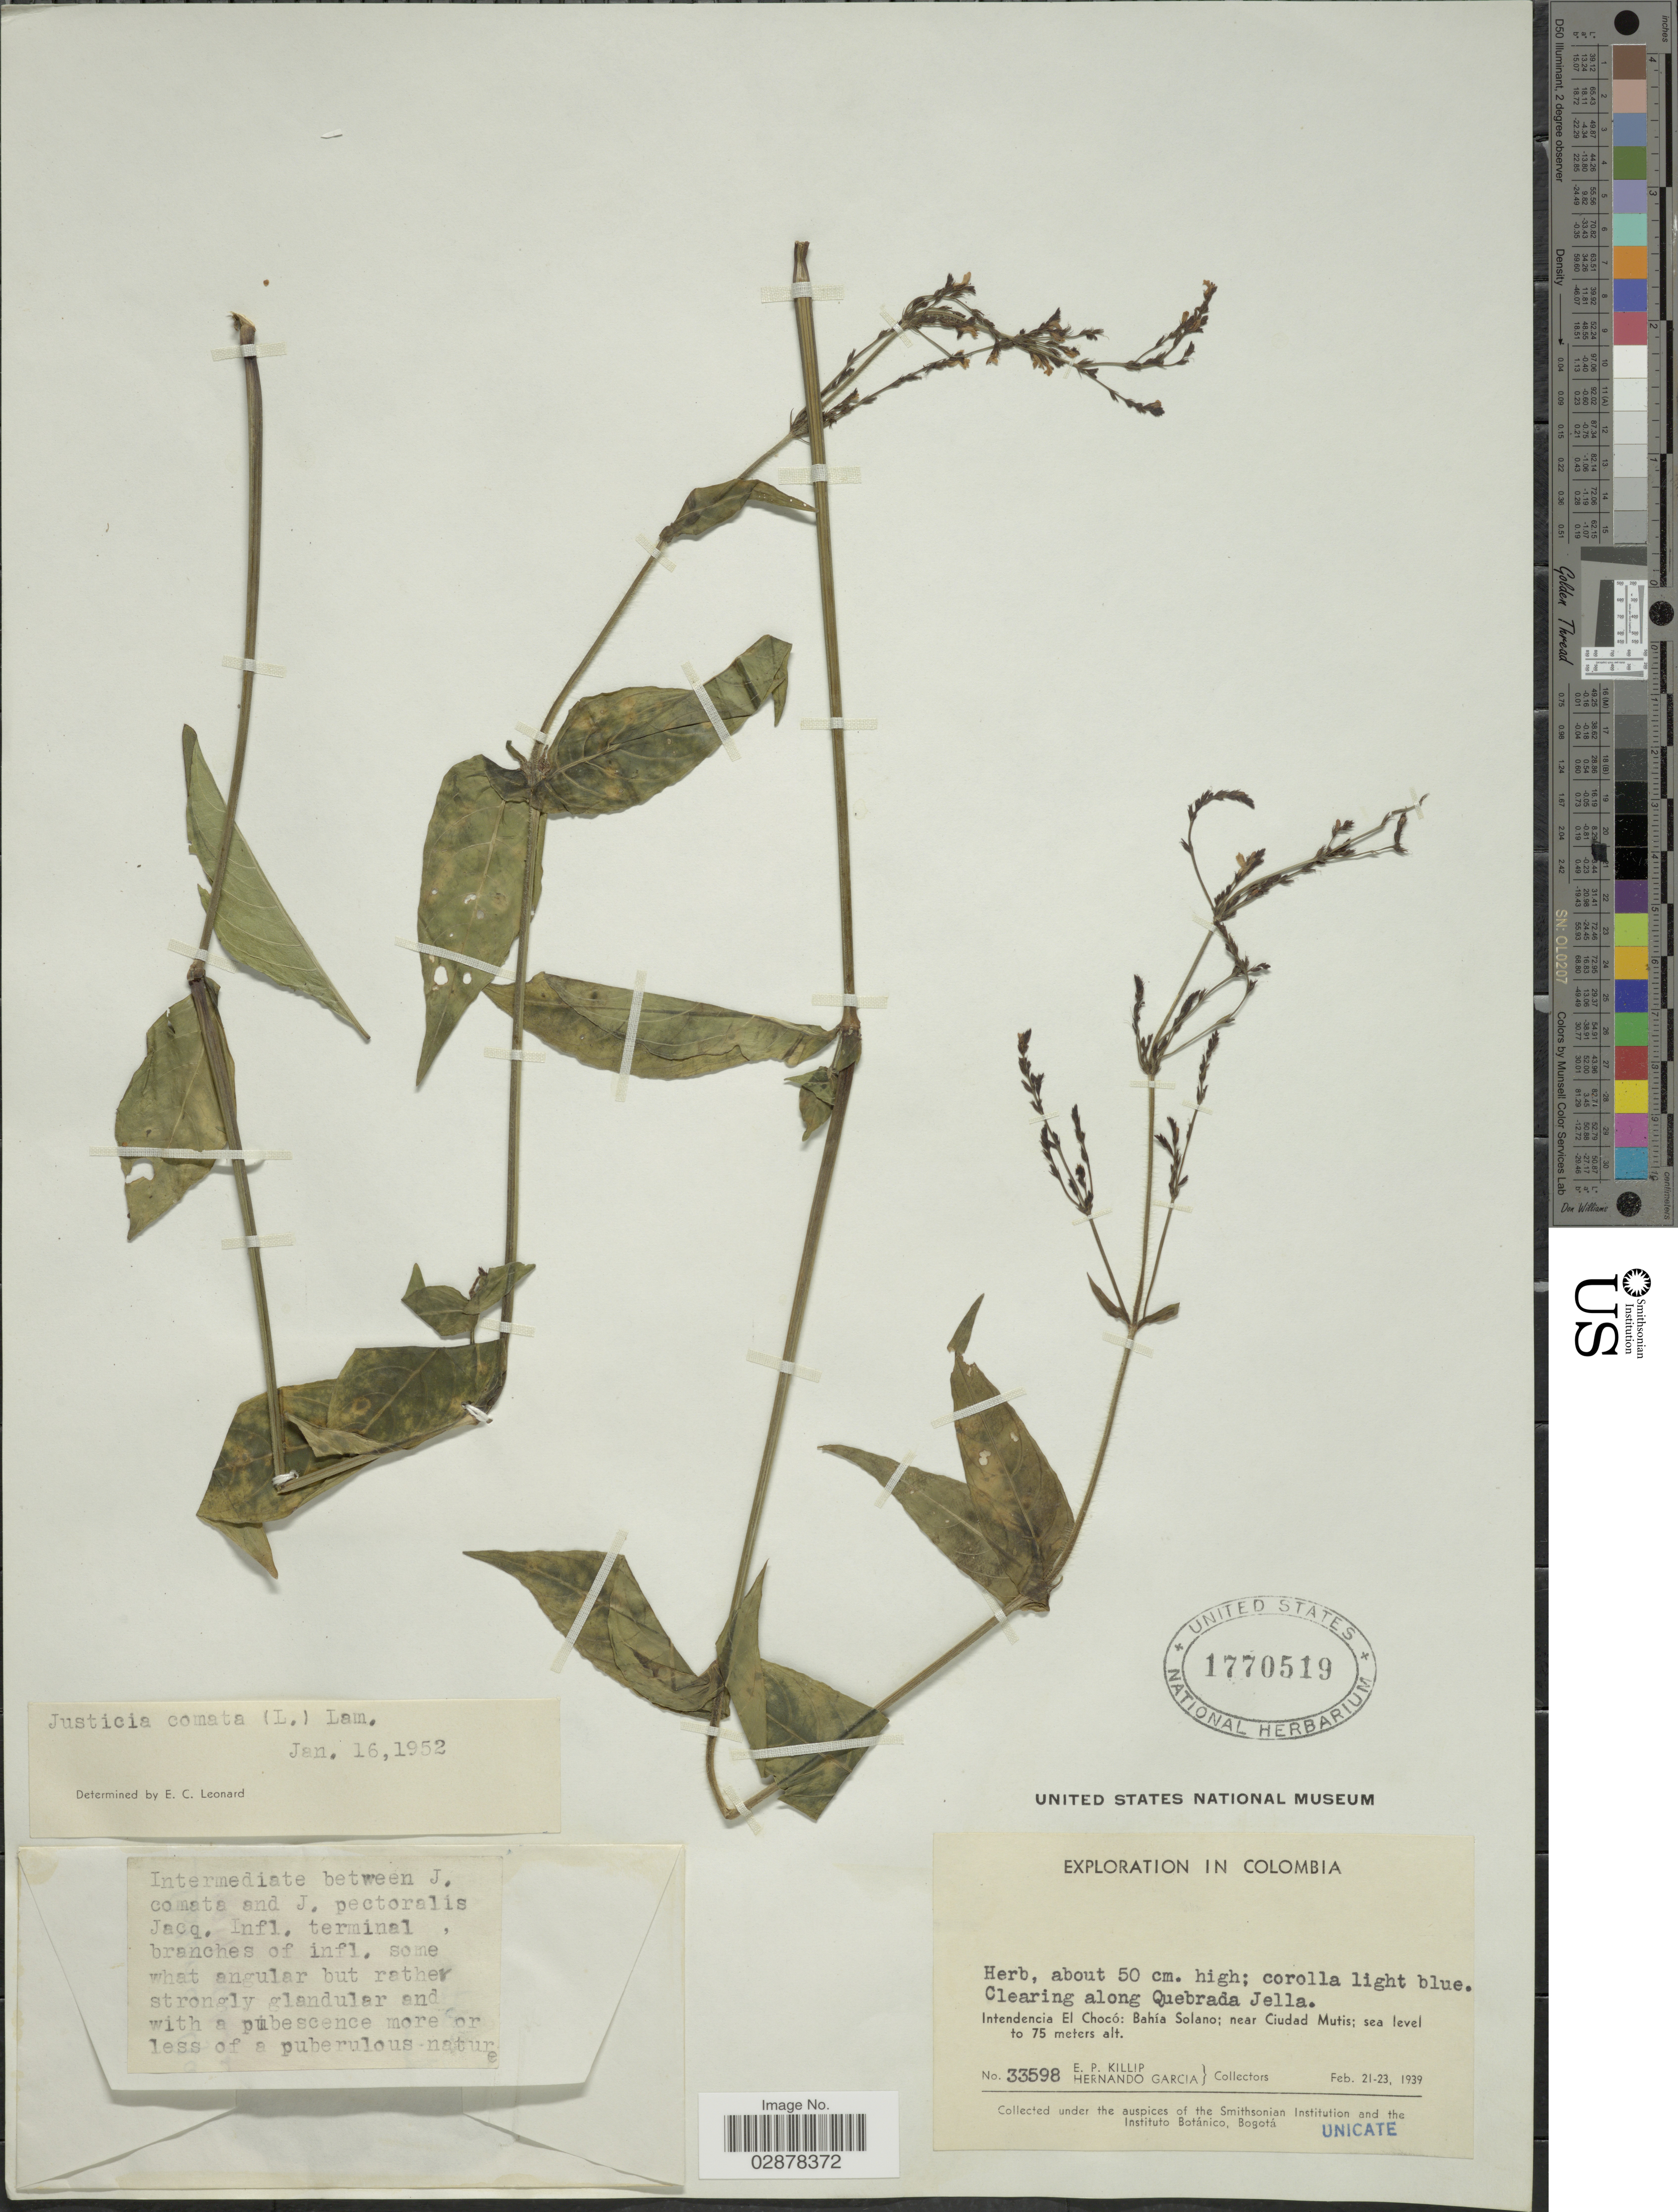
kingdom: Plantae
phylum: Tracheophyta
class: Magnoliopsida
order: Lamiales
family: Acanthaceae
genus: Justicia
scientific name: Justicia comata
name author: (L.) Lam.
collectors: E. P. Killip & H. Garcia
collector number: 33598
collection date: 1939-02-21/1939-02-23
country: Colombia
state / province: Chocó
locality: Clearing along Quebrada Jella. Intendencia El Chocó: Bahía Solano; near Ciudad Mutis.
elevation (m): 0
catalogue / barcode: US 1770519